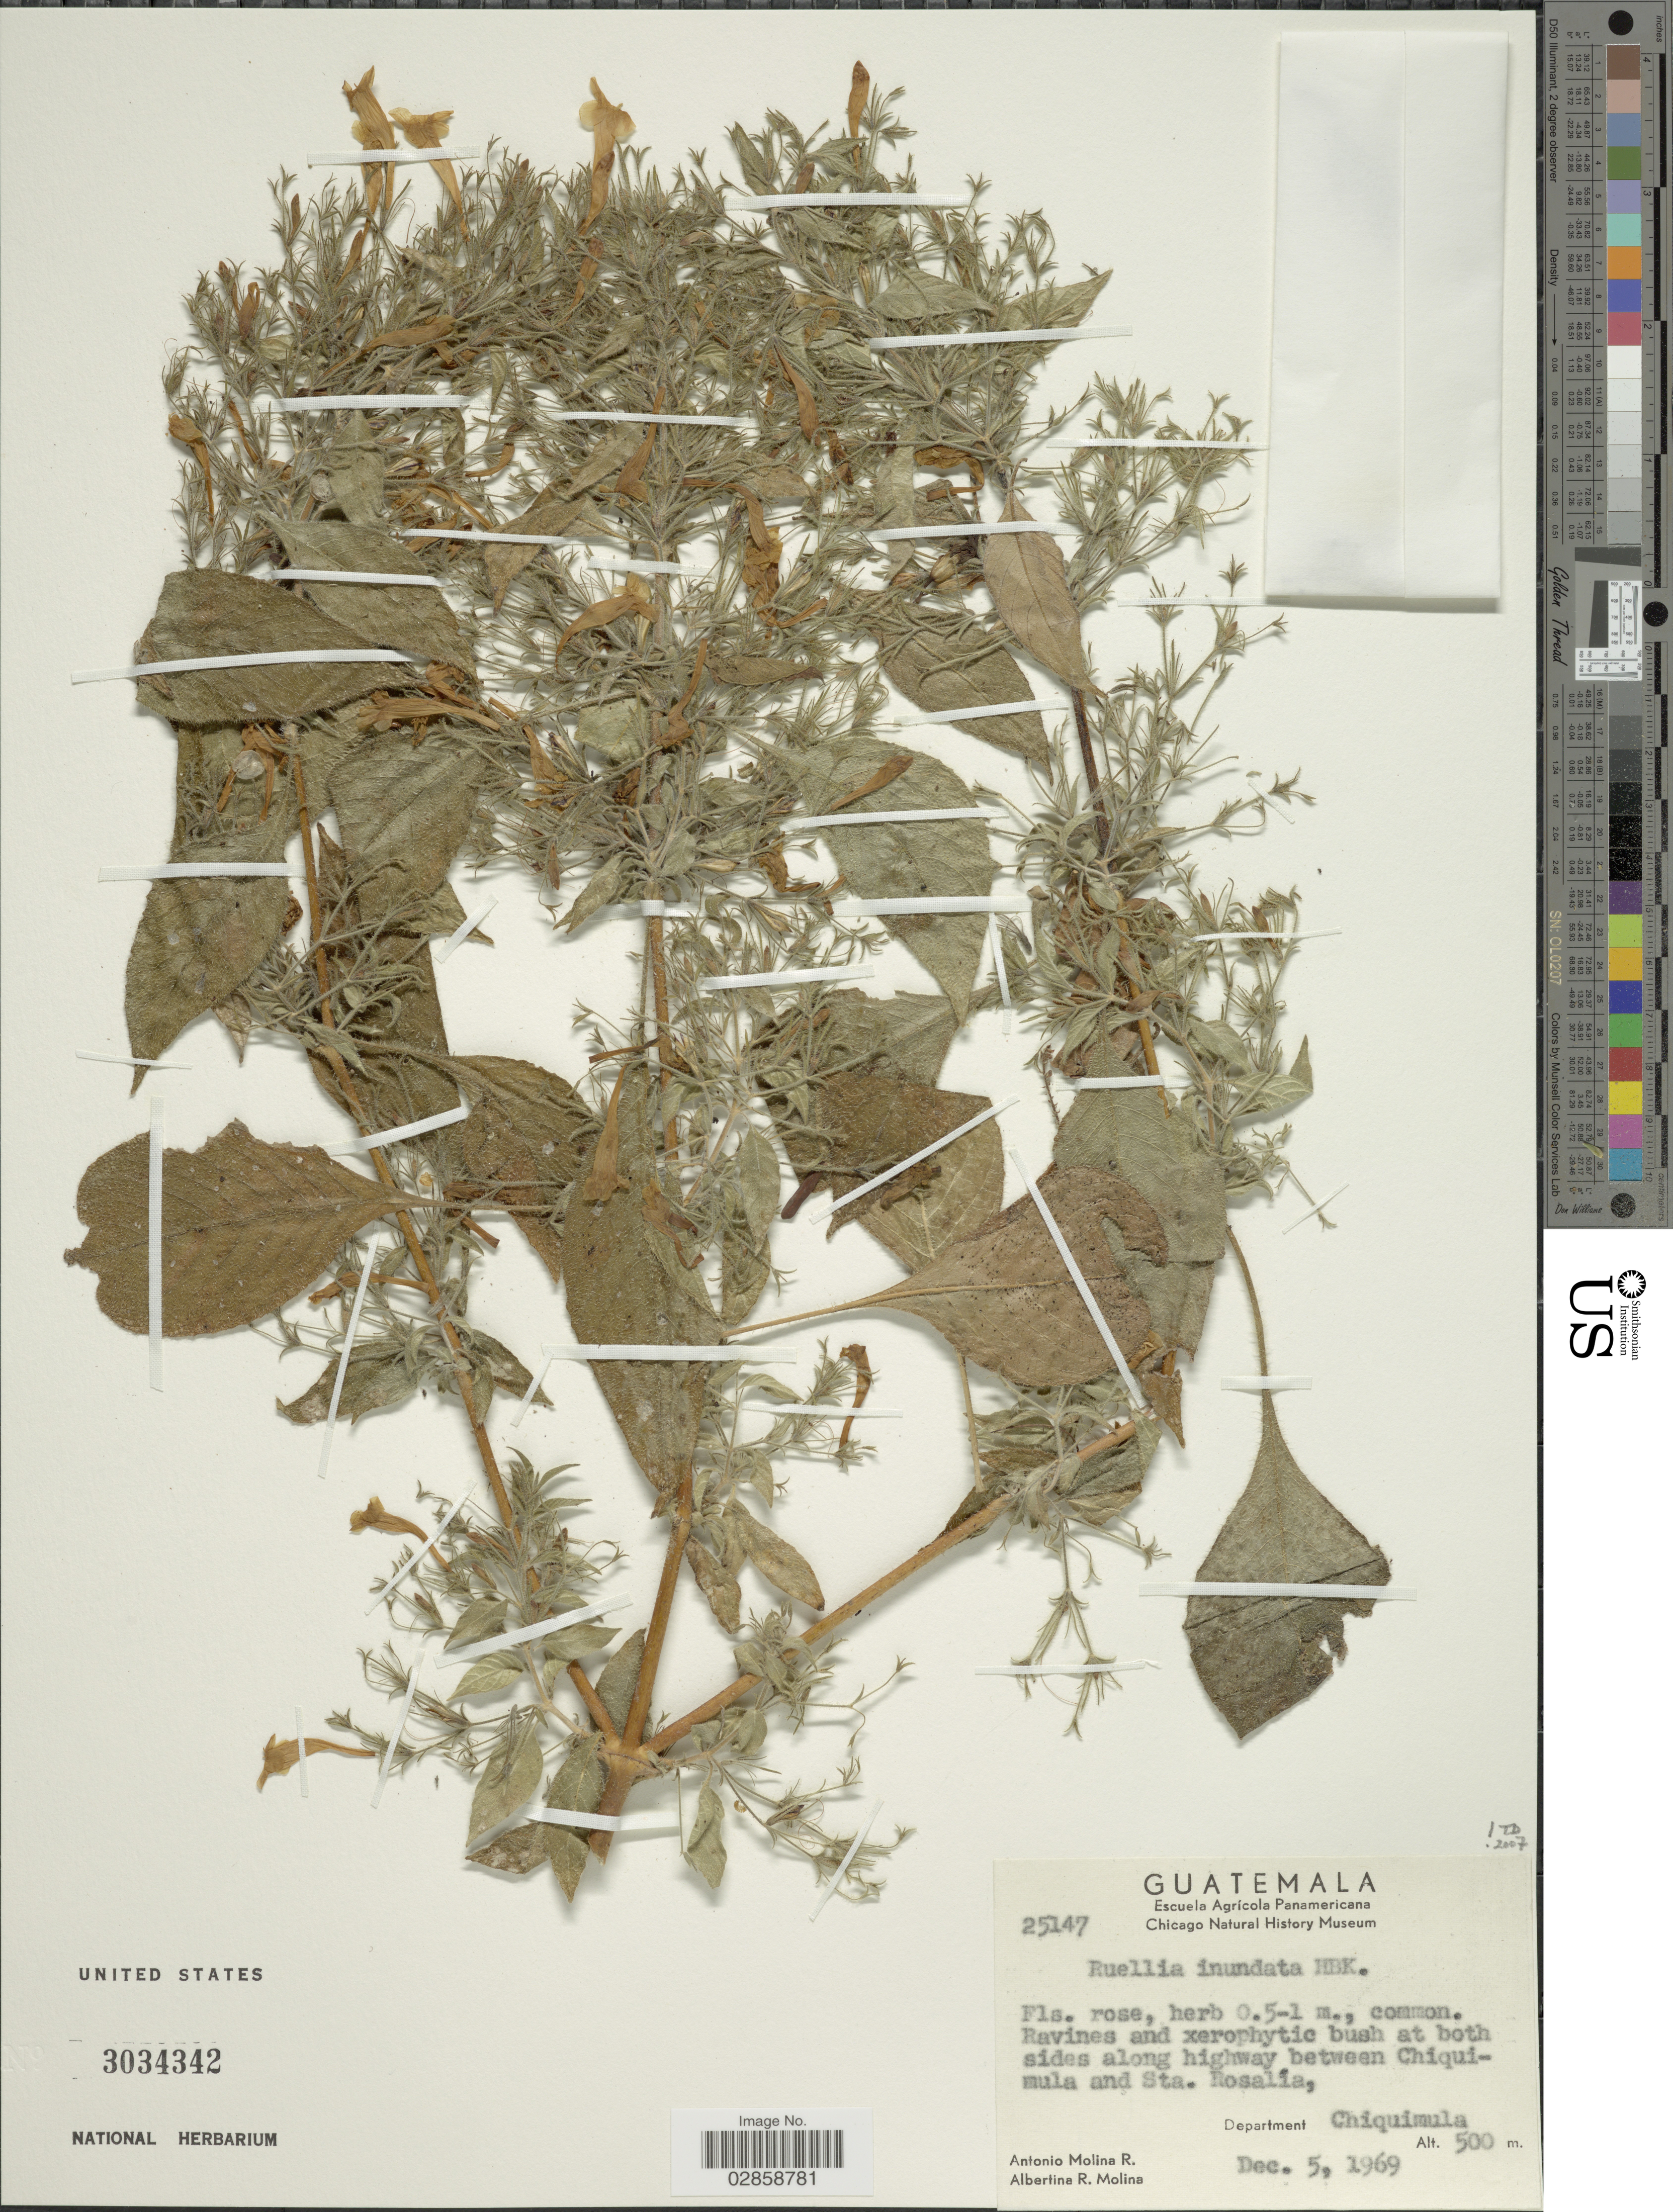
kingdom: Plantae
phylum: Tracheophyta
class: Magnoliopsida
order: Lamiales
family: Acanthaceae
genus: Ruellia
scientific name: Ruellia inundata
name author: Kunth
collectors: A. Molina R. & A. R. Molina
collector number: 25147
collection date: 1969-12-05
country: Guatemala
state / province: Chiquimula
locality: At both sides along highway between Chiquimula and Sta. Rosalía. Department Chiquimula.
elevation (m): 500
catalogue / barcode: US 3034342